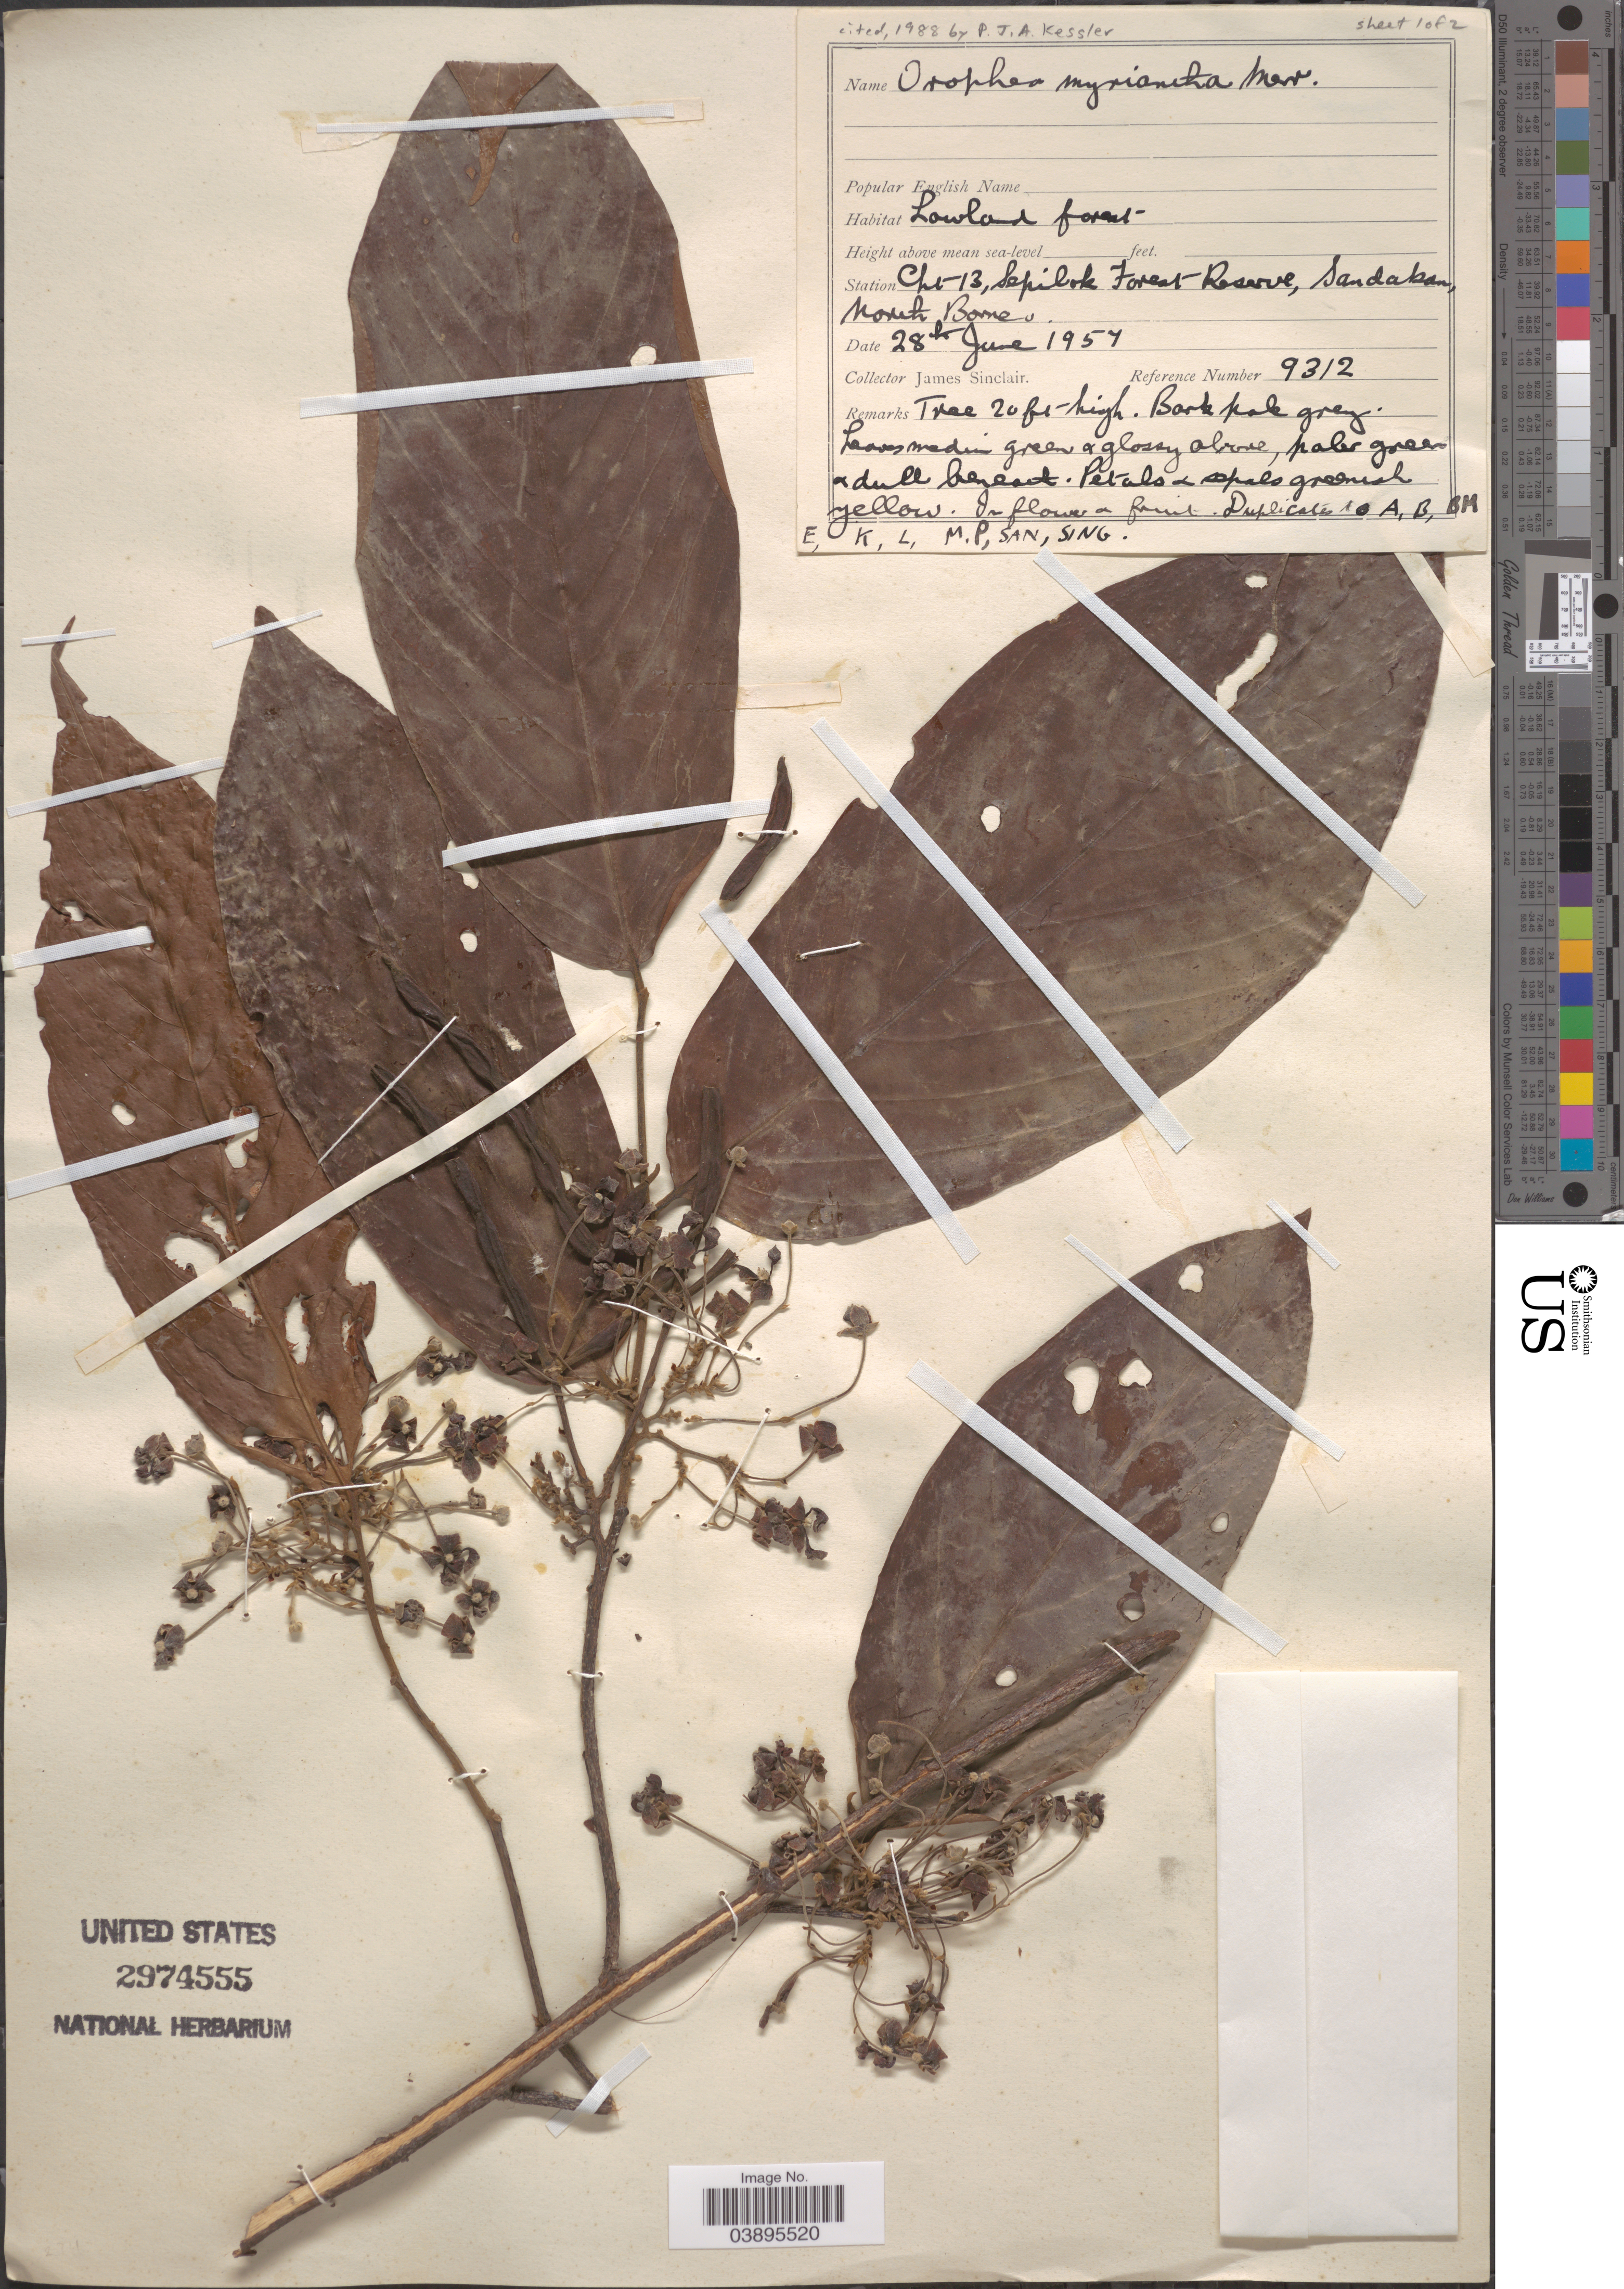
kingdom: Plantae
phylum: Tracheophyta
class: Magnoliopsida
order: Magnoliales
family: Annonaceae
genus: Orophea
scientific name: Orophea myriantha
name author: Merr.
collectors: J. Sinclair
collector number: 9312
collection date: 1957-06-28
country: Malaysia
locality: Station Cpt 13, Sepilok Forest Reserve, Sandakan, North Borneo.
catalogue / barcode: US 2974555